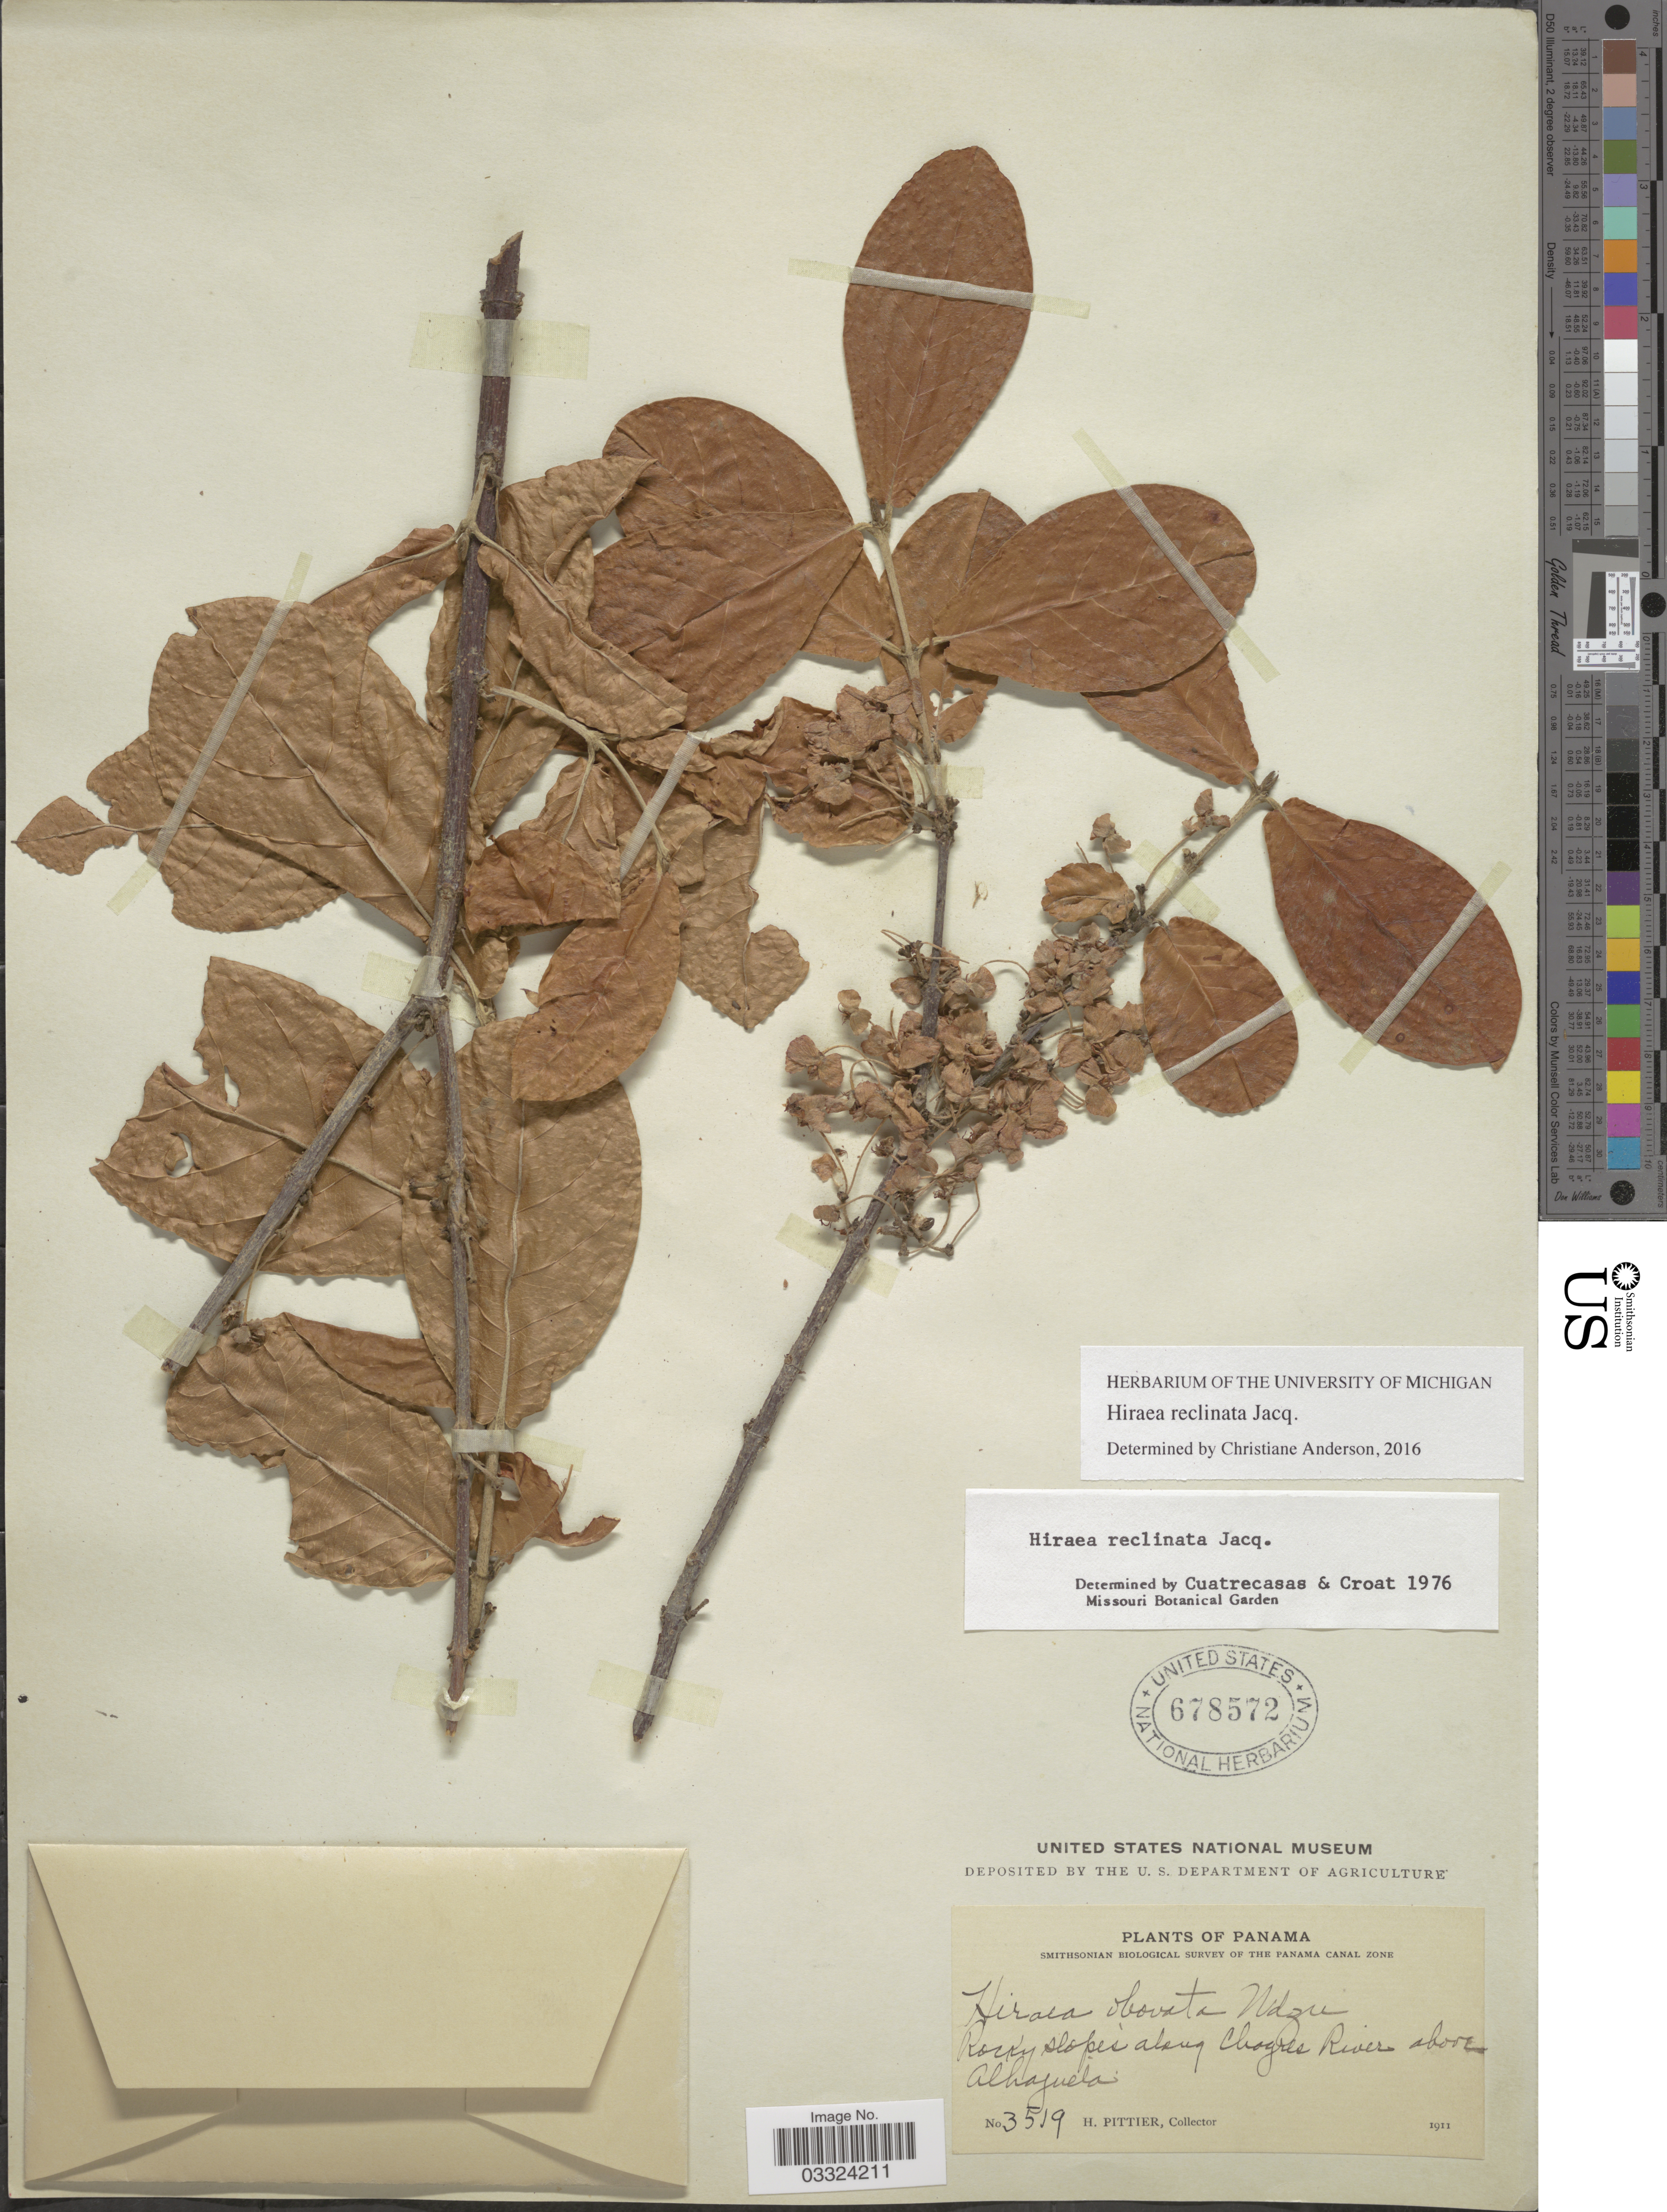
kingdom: Plantae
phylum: Tracheophyta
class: Magnoliopsida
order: Malpighiales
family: Malpighiaceae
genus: Hiraea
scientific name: Hiraea reclinata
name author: Jacq.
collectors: H. F. Pittier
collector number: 3519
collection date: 1911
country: Panama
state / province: Colón / Panamá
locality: The Panama Canal Zone. Rocky slopes along Chogres River above Alhajuela.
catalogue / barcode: US 678572